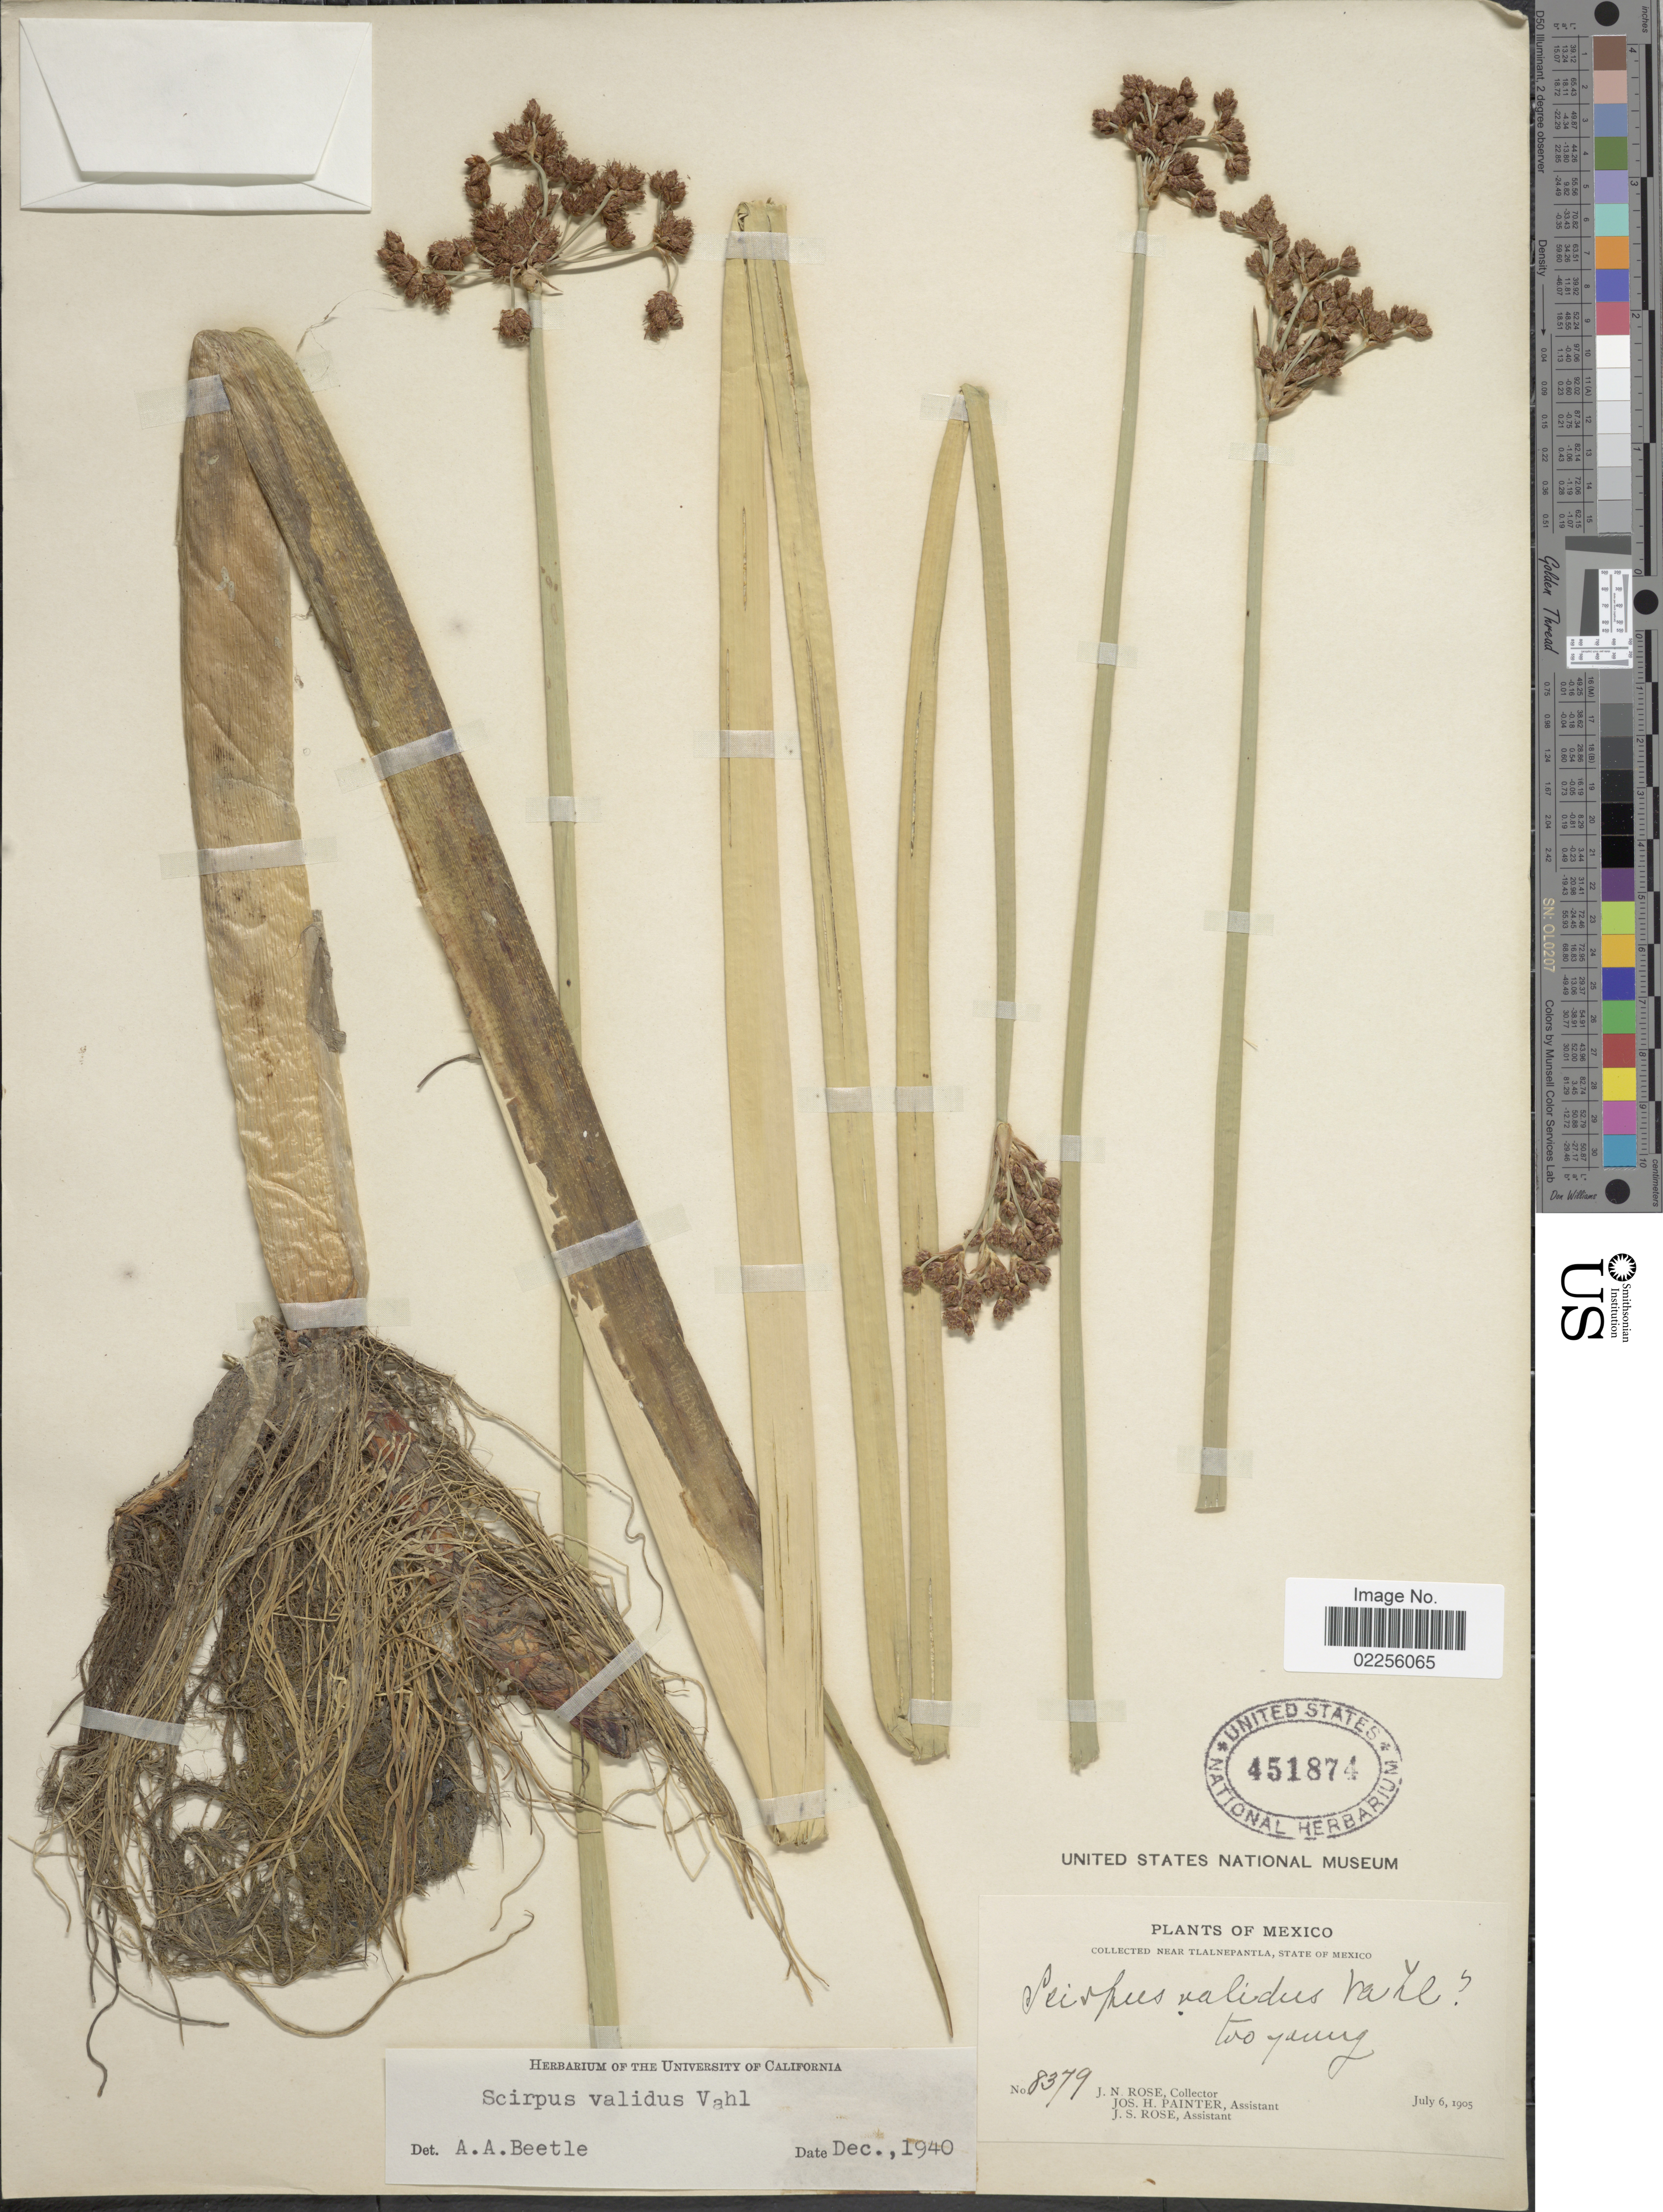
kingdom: Plantae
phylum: Tracheophyta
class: Liliopsida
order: Poales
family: Cyperaceae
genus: Schoenoplectus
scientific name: Schoenoplectus tabernaemontani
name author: (C.C. Gmel.) Palla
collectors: J. N. Rose, J. H. Painter & J. S. Rose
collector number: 8379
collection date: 1905-07-06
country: Mexico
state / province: México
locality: Near Tlalnepantla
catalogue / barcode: US 451874